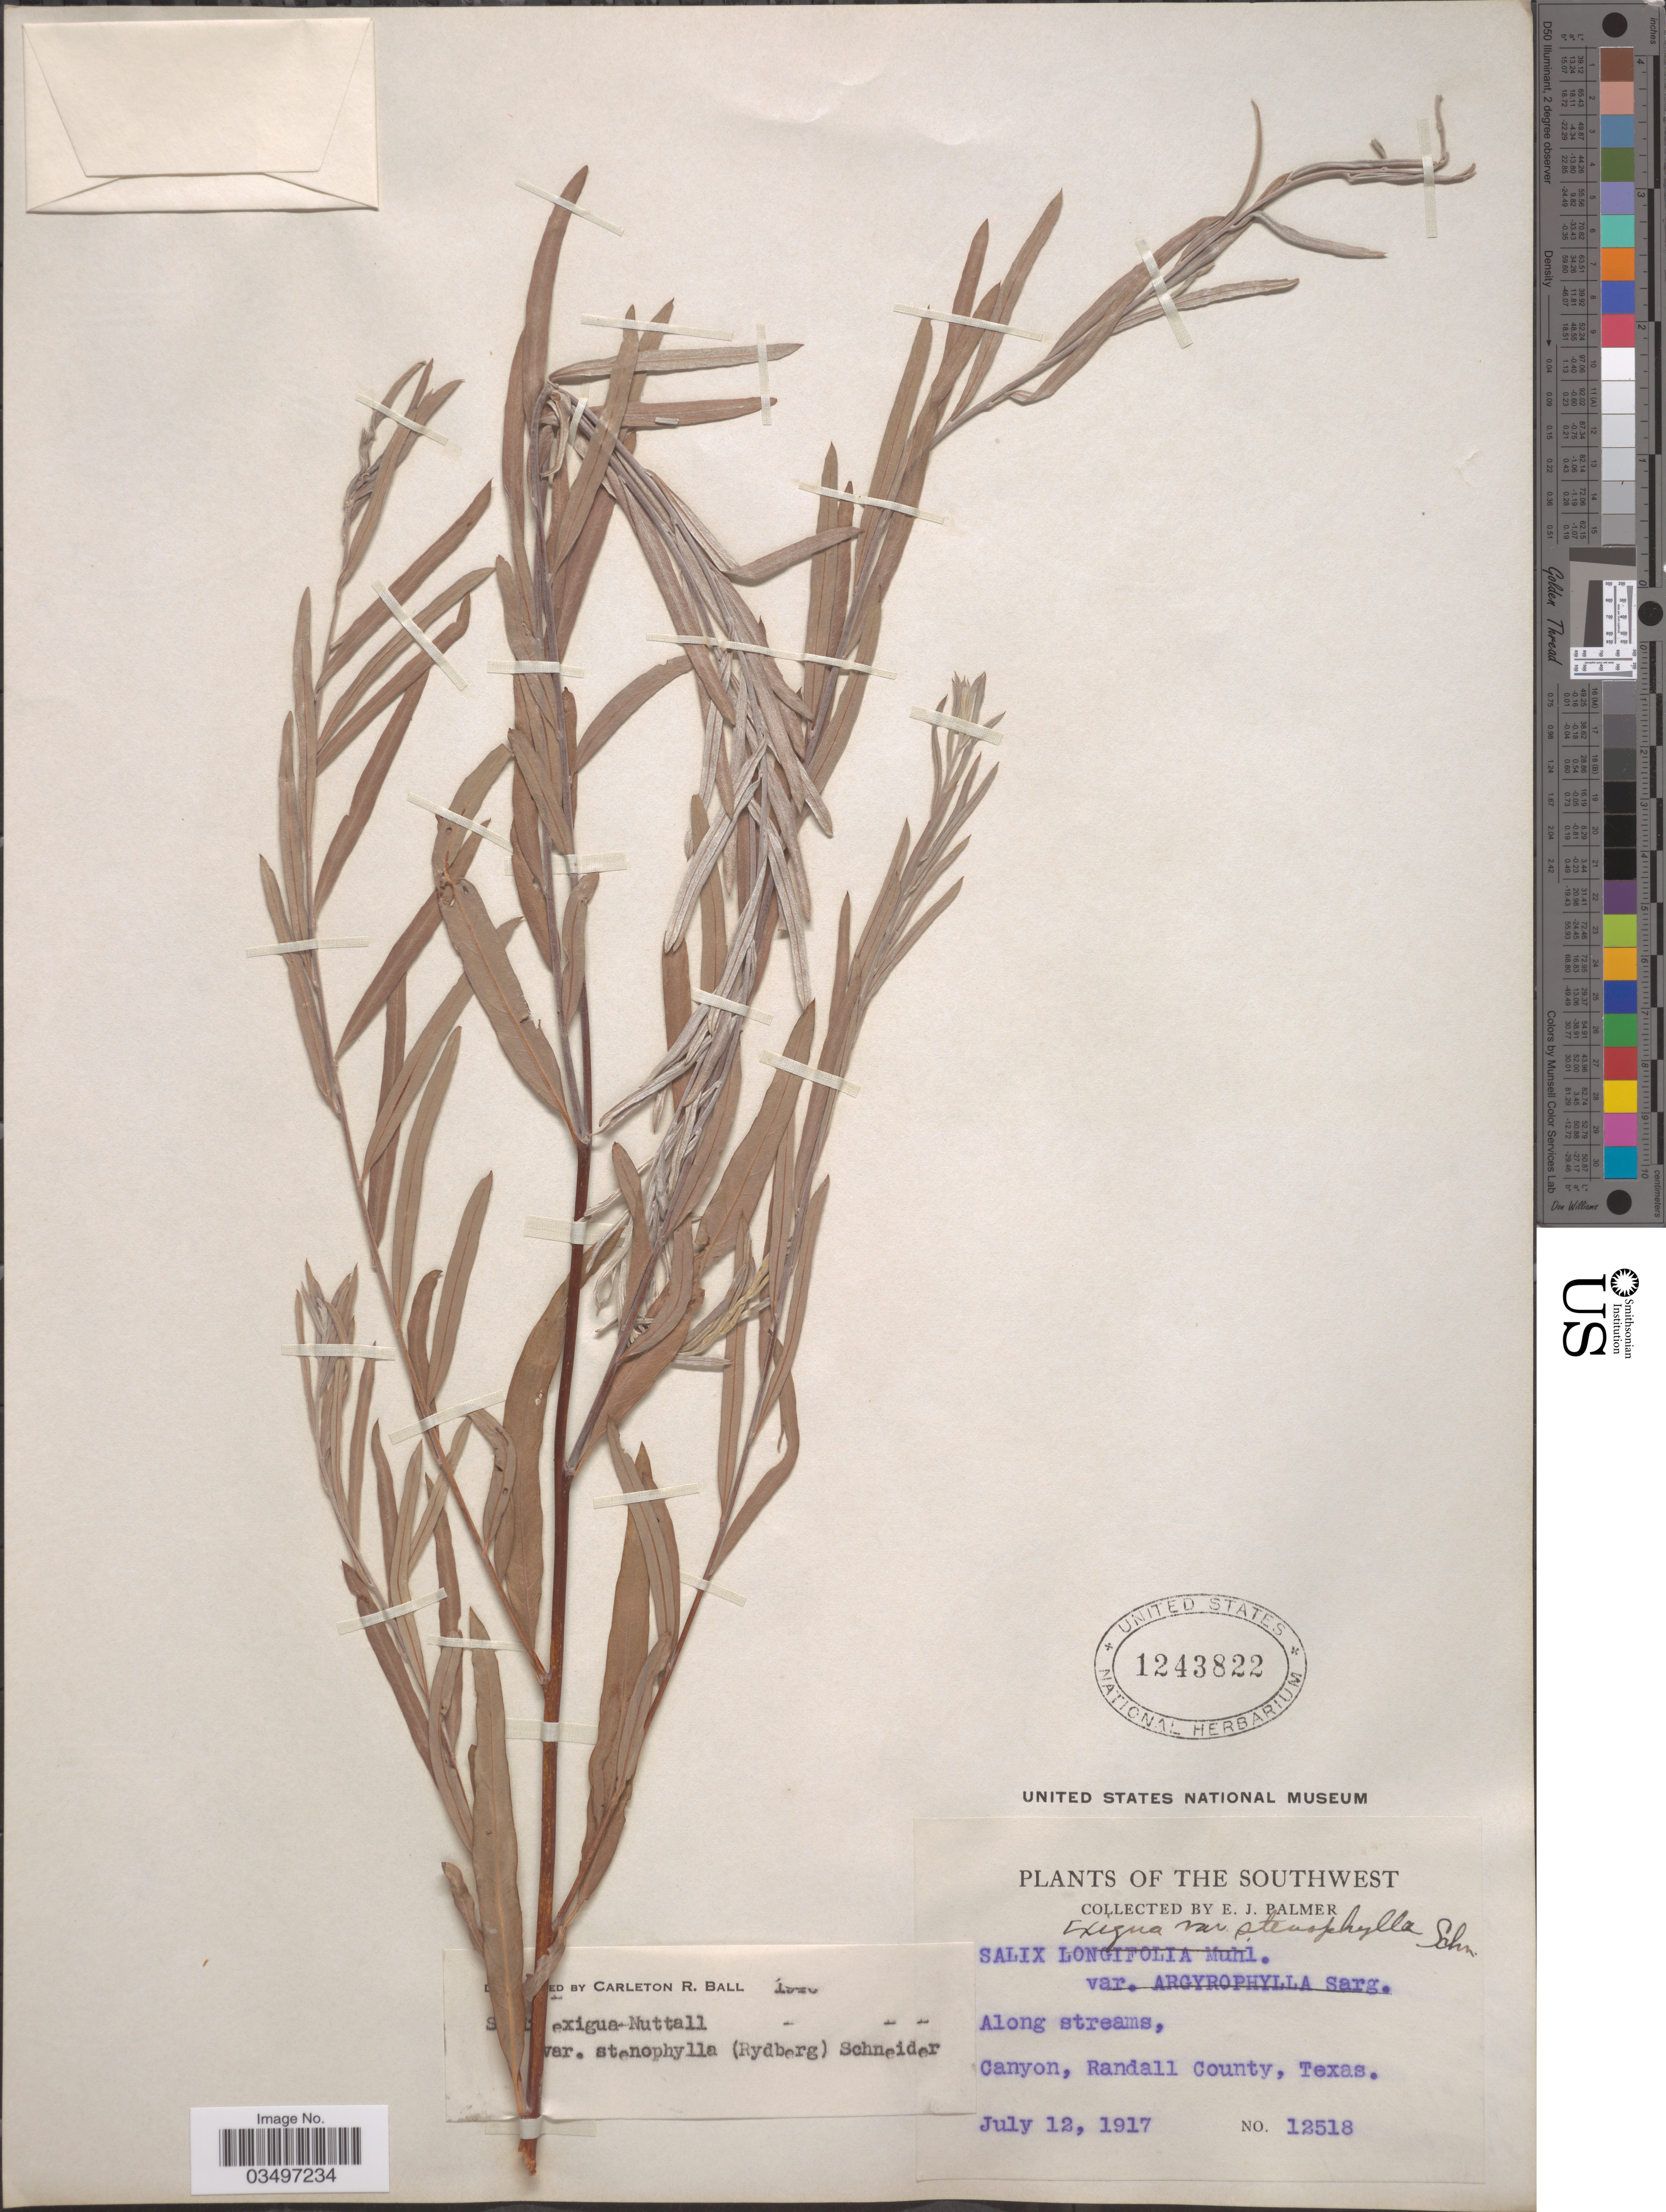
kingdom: Plantae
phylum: Tracheophyta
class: Magnoliopsida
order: Malpighiales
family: Salicaceae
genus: Salix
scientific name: Salix exigua var. stenophylla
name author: (Rydb.) C.K. Schneid.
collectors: E. J. Palmer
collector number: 12518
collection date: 1917-07-12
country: United States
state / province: Texas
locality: The Southwest. Along streams, Canyon, Randall County.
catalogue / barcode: US 1243822